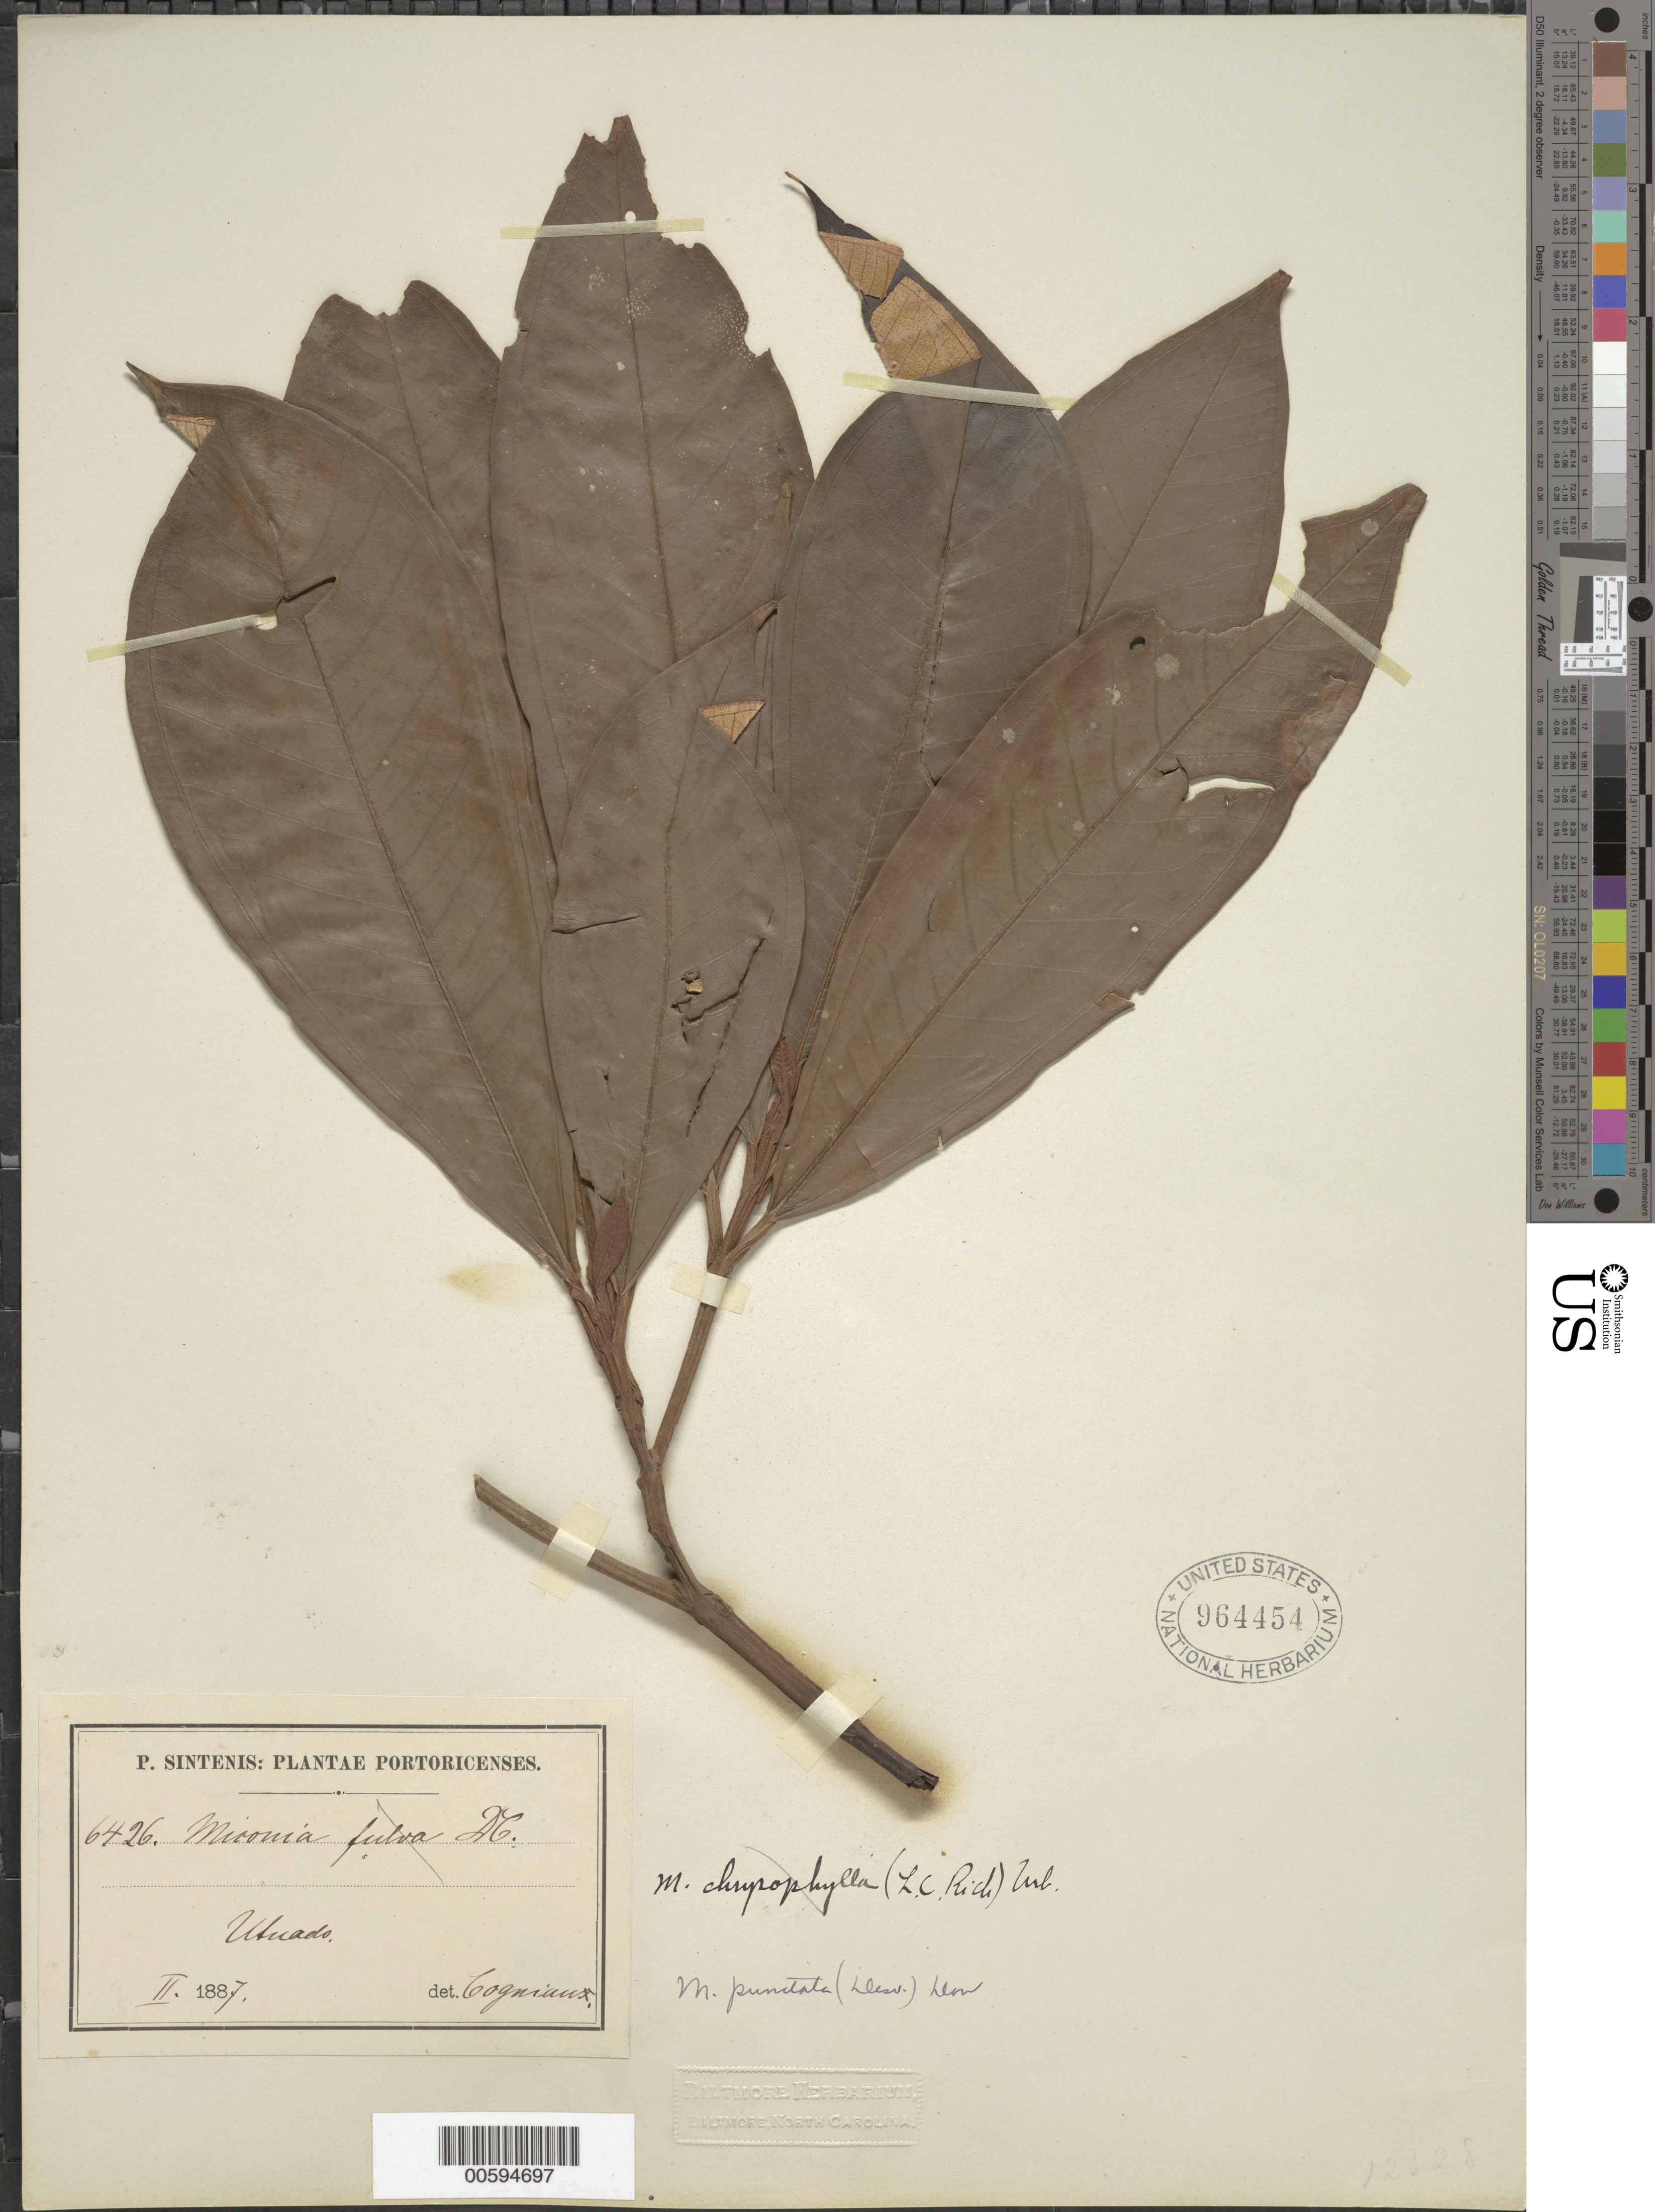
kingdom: Plantae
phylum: Tracheophyta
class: Magnoliopsida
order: Myrtales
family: Melastomataceae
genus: Miconia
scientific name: Miconia chrysophylla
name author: (Rich.) Urb.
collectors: P. Sintenis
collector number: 6426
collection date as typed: Feb 1887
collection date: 1887-02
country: Puerto Rico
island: Greater Antilles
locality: Utuado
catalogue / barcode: US 964454